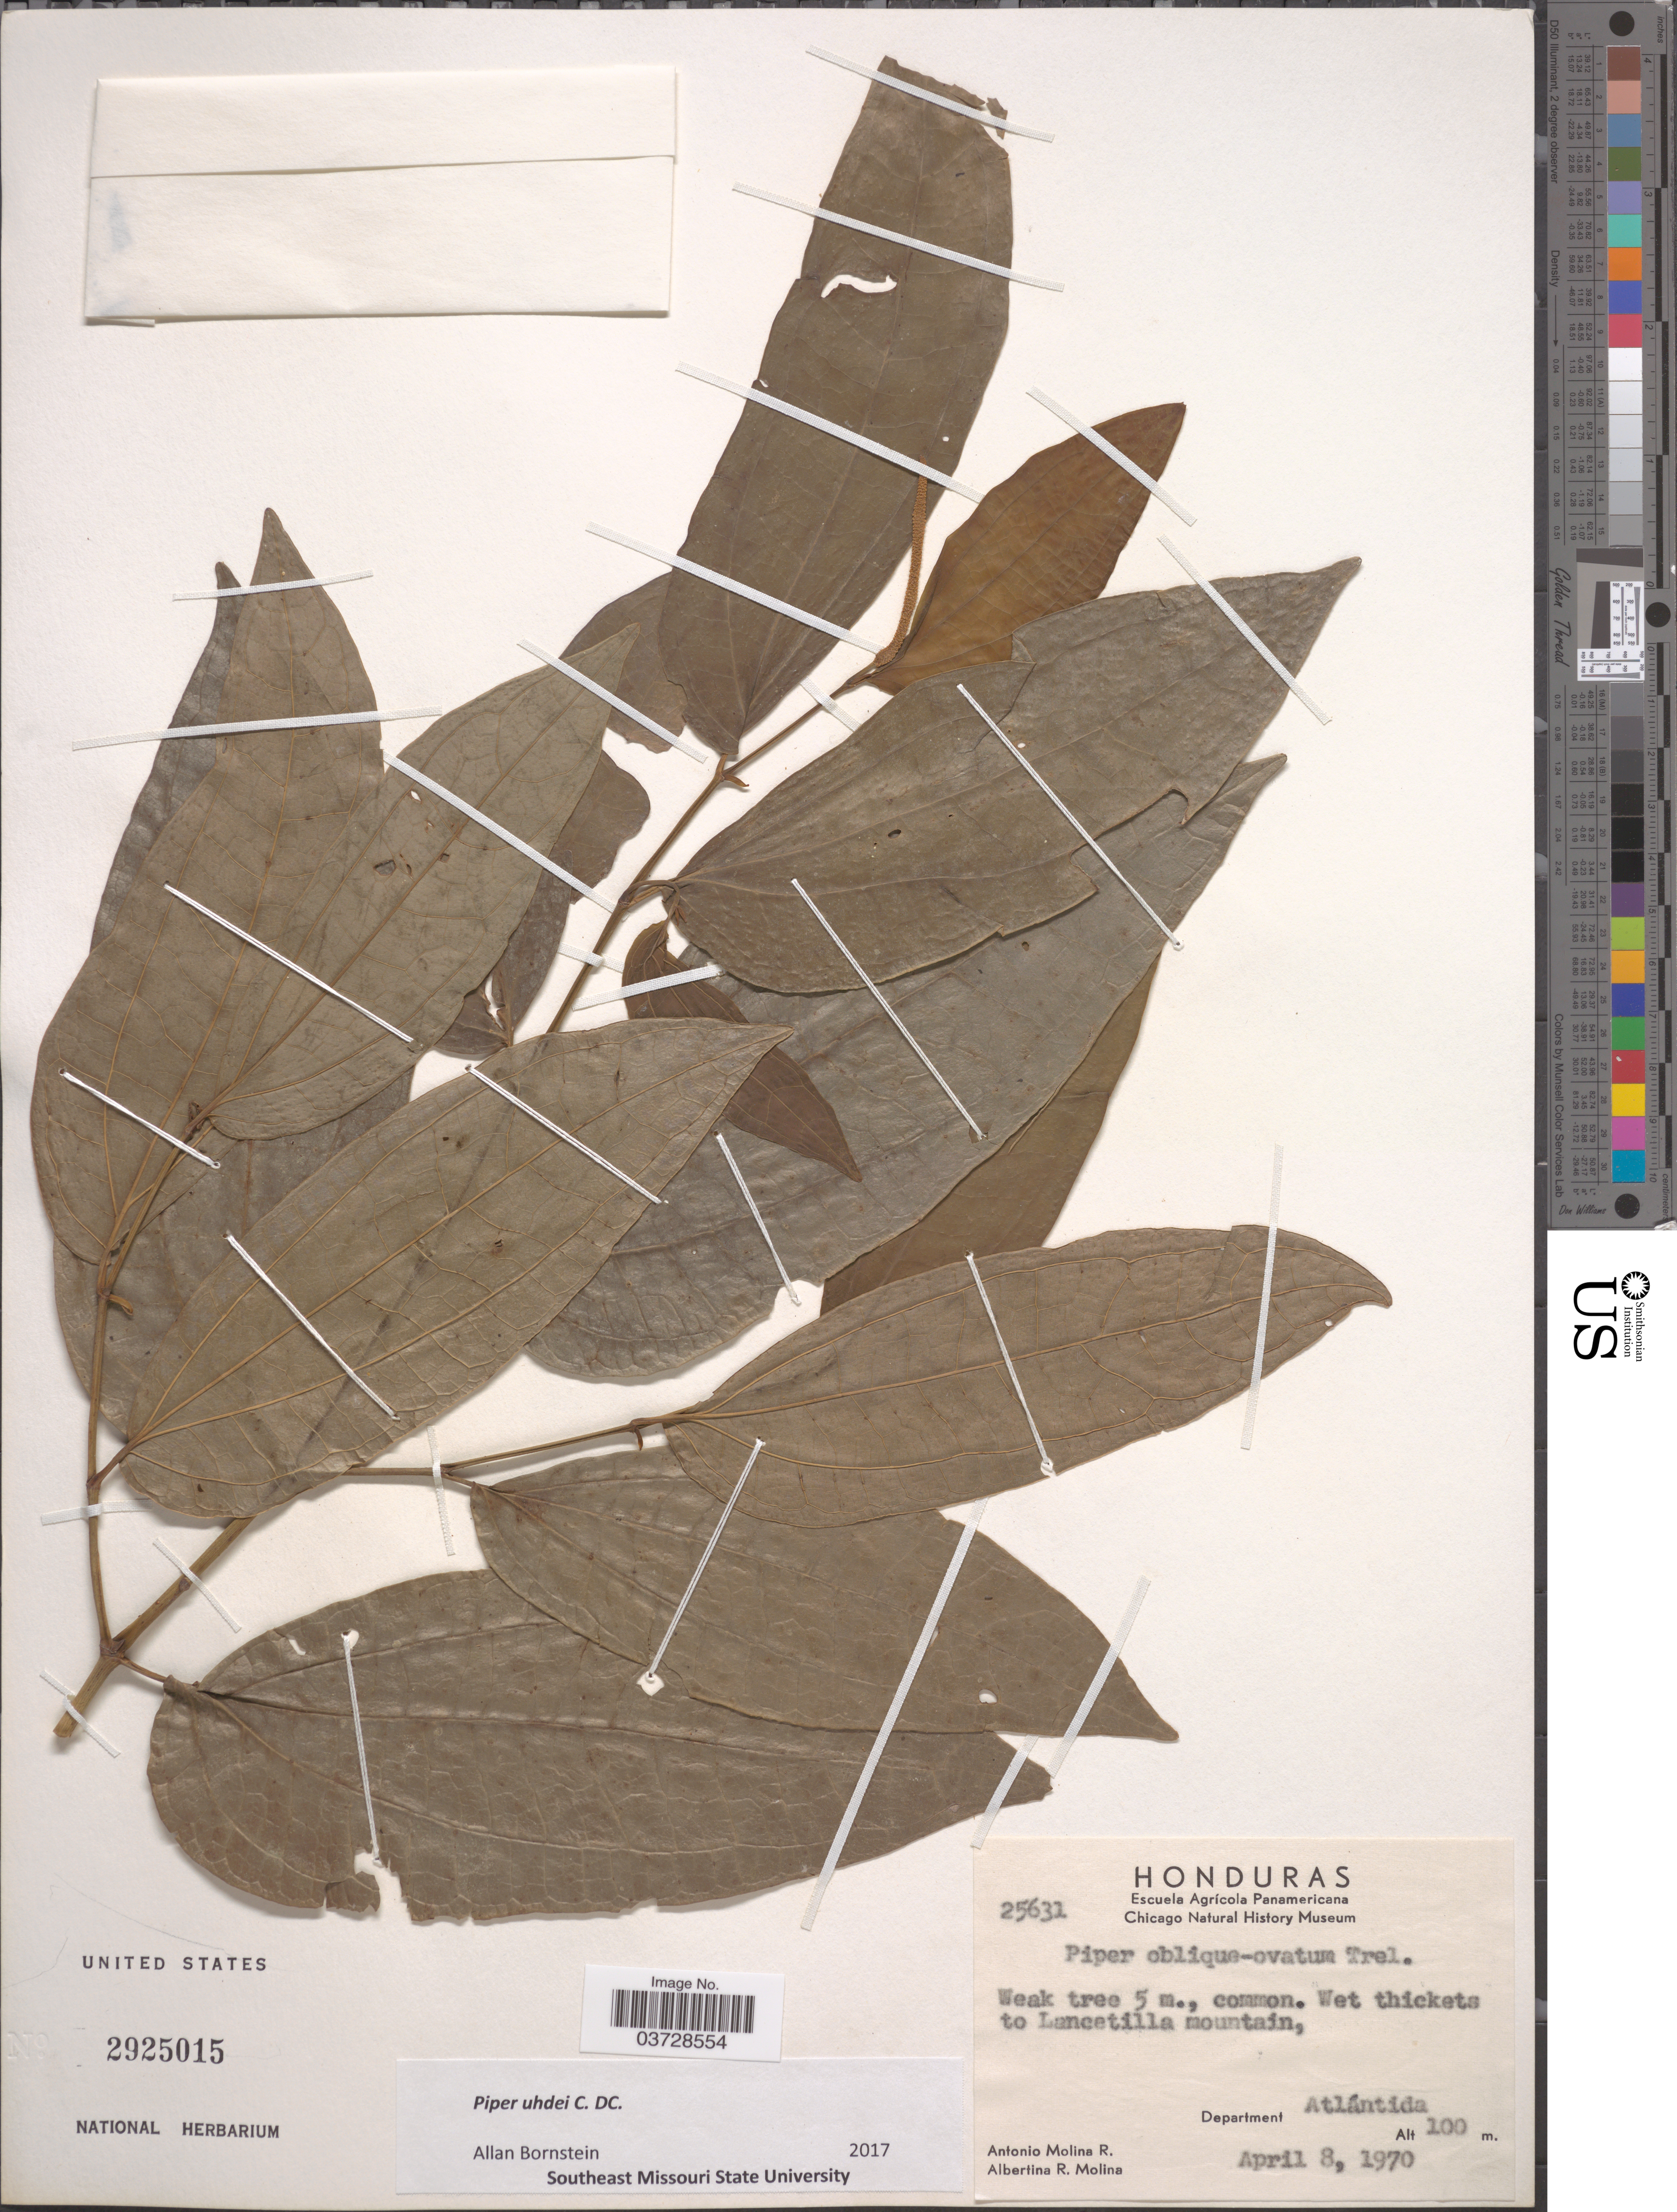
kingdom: Plantae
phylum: Tracheophyta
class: Magnoliopsida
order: Piperales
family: Piperaceae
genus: Piper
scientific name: Piper uhdei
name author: C. DC.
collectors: A. Molina R. & A. R. Molina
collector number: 25631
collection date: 1970-04-08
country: Honduras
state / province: Atlantida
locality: Lancetilla mountain, Department of Atlántida.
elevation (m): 100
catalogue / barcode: US 2925015